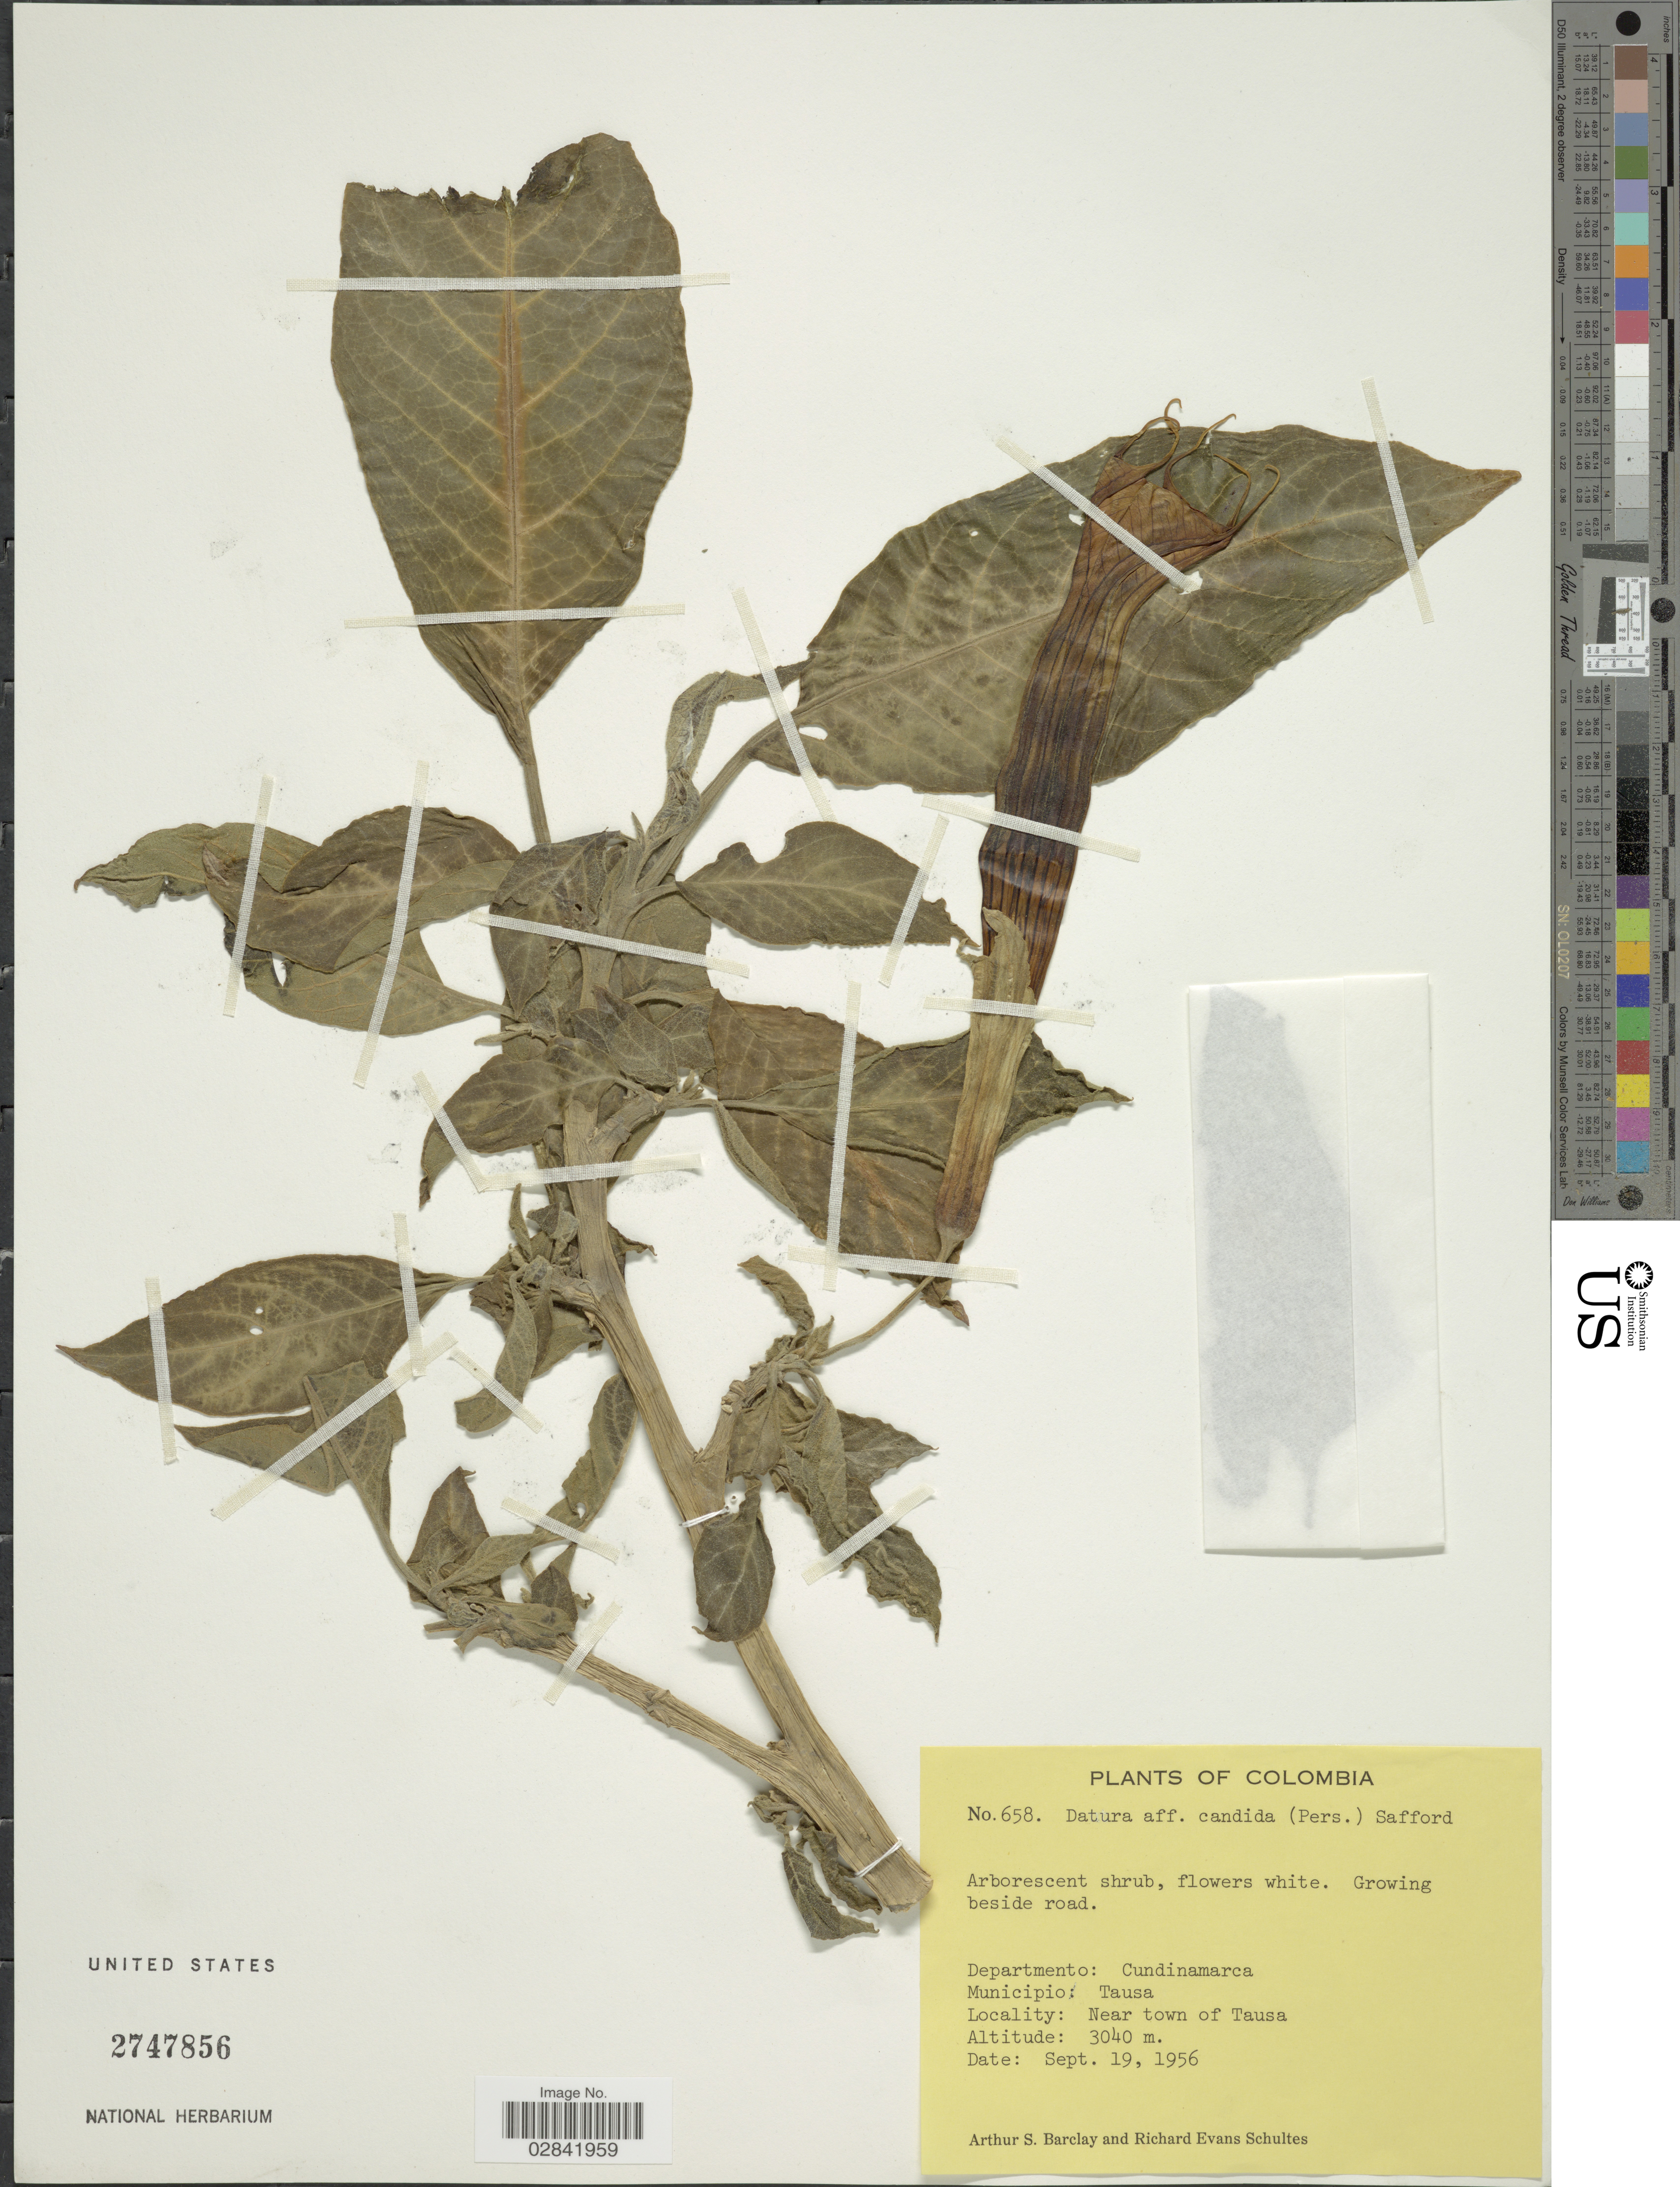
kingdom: Plantae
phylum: Tracheophyta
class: Magnoliopsida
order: Solanales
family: Solanaceae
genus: Brugmansia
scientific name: Brugmansia x candida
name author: Pers.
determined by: (US) Smithsonian Institution - National Museum of Natural History - Department of Botany (UNITED STATES)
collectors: A. S. Barclay & R. E. Schultes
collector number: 658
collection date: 1956-09-19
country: Colombia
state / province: Cundinamarca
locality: Departmento: Cundinamarca, Municipio: Tausa. Near town of Tausa.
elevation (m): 3040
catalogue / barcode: US 2747856